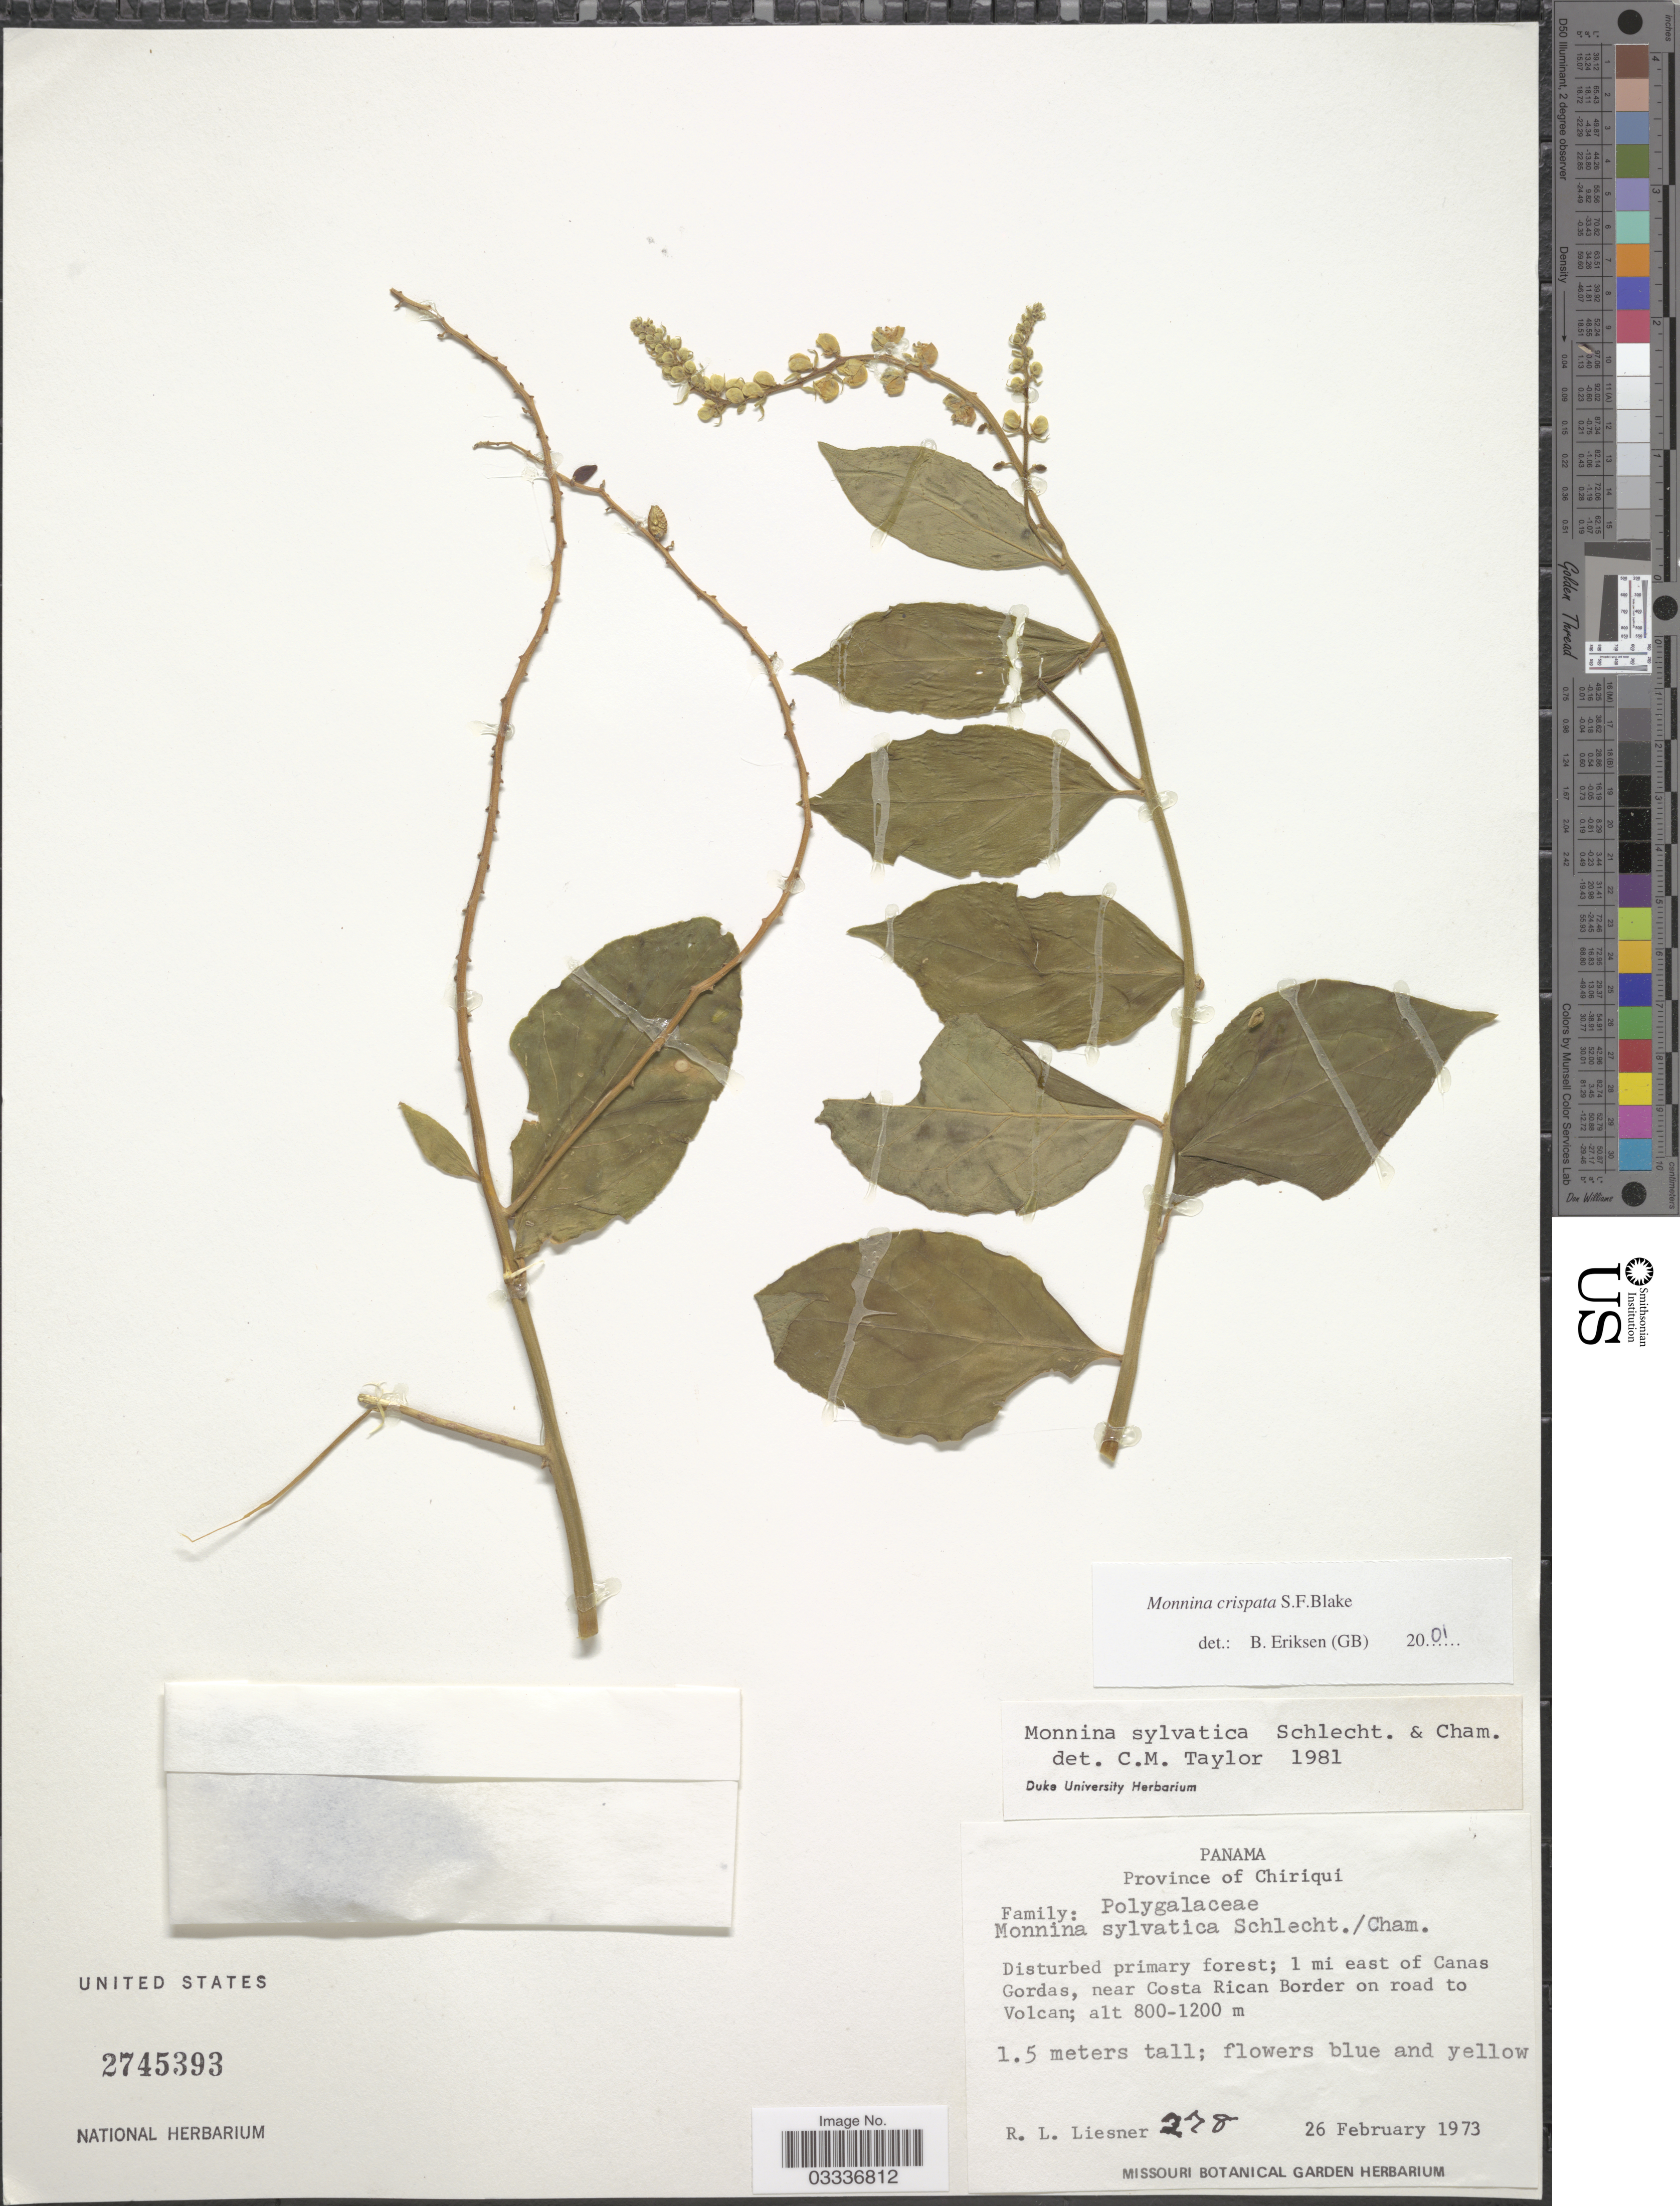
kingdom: Plantae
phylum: Tracheophyta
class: Magnoliopsida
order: Fabales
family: Polygalaceae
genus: Monnina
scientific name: Monnina crispata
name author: S.F. Blake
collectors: R. L. Liesner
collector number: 278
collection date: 1973-02-26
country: Panama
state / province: Chiriqui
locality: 1 mi east of Canas Gordas, near Costa Rican Border on road to Volcan.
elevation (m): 800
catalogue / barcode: US 2745393